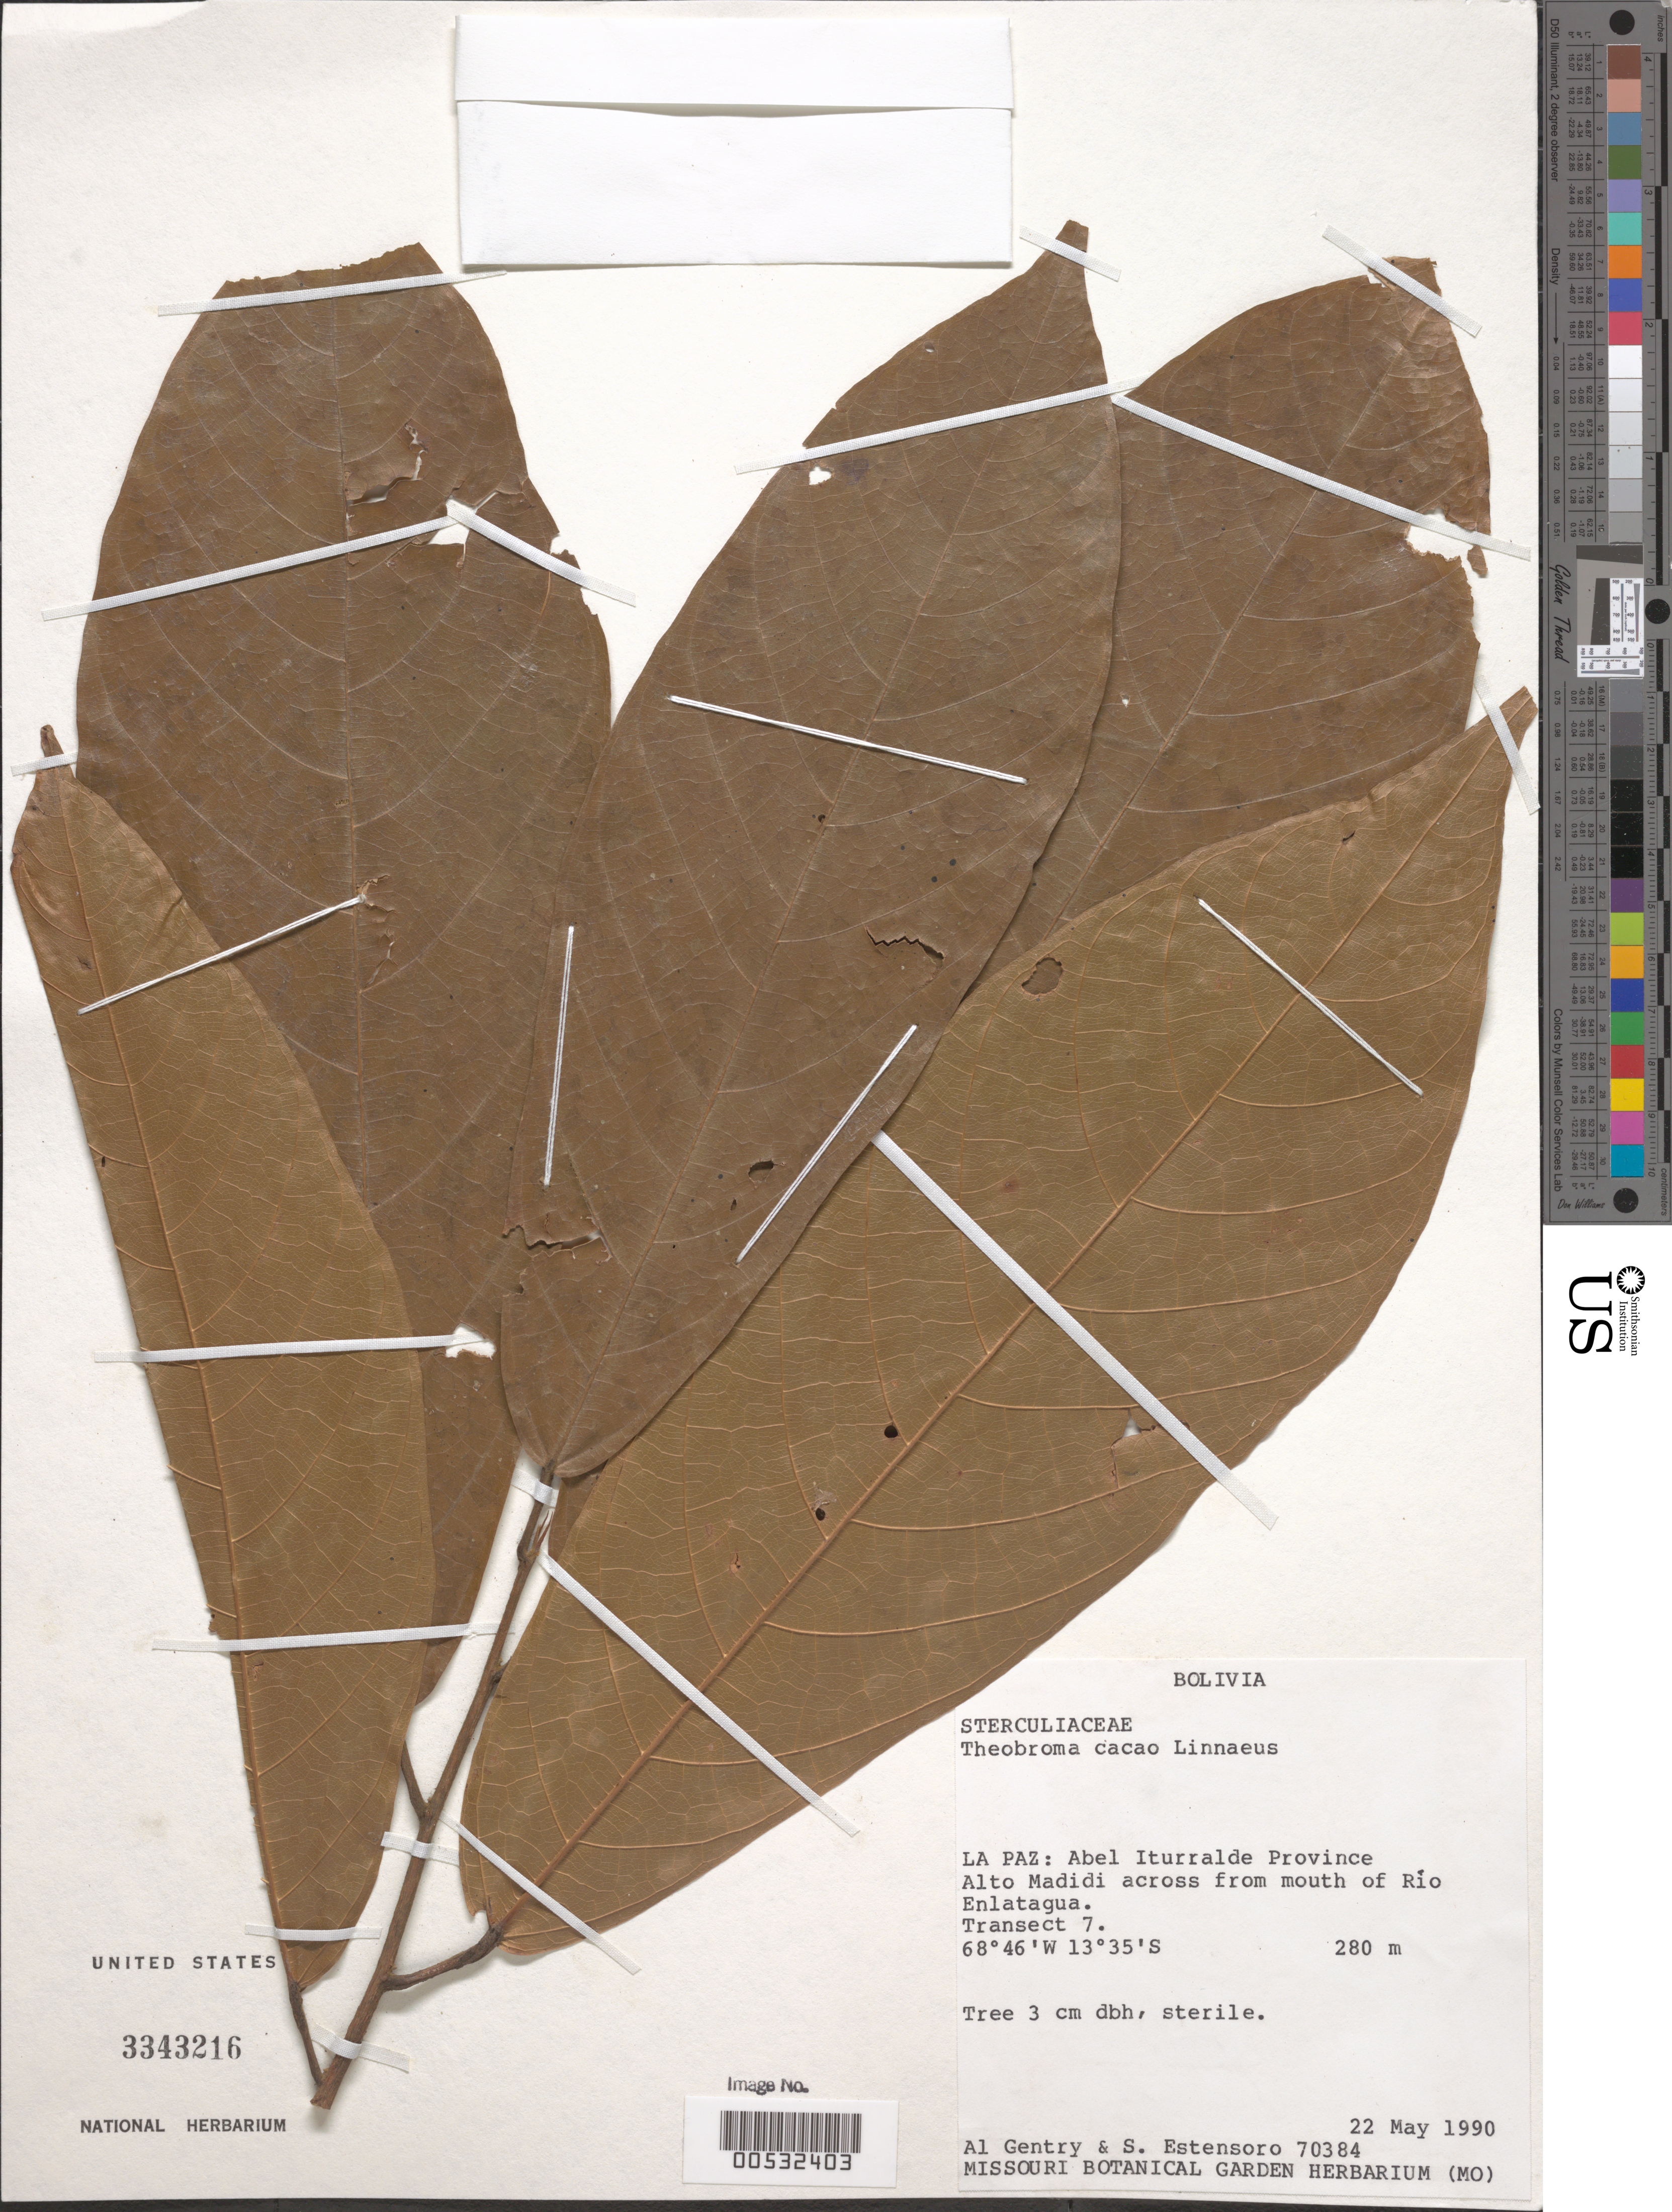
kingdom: Plantae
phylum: Tracheophyta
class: Magnoliopsida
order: Malvales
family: Malvaceae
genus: Theobroma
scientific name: Theobroma cacao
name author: L.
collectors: A. H. Gentry & S. Estensoro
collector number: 70384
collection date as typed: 22 May 1990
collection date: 1990-05-22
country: Bolivia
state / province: La Paz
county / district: Iturralde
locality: Alto Madidi across from mouth of Río Entalagua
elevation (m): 280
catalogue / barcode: US 3343216